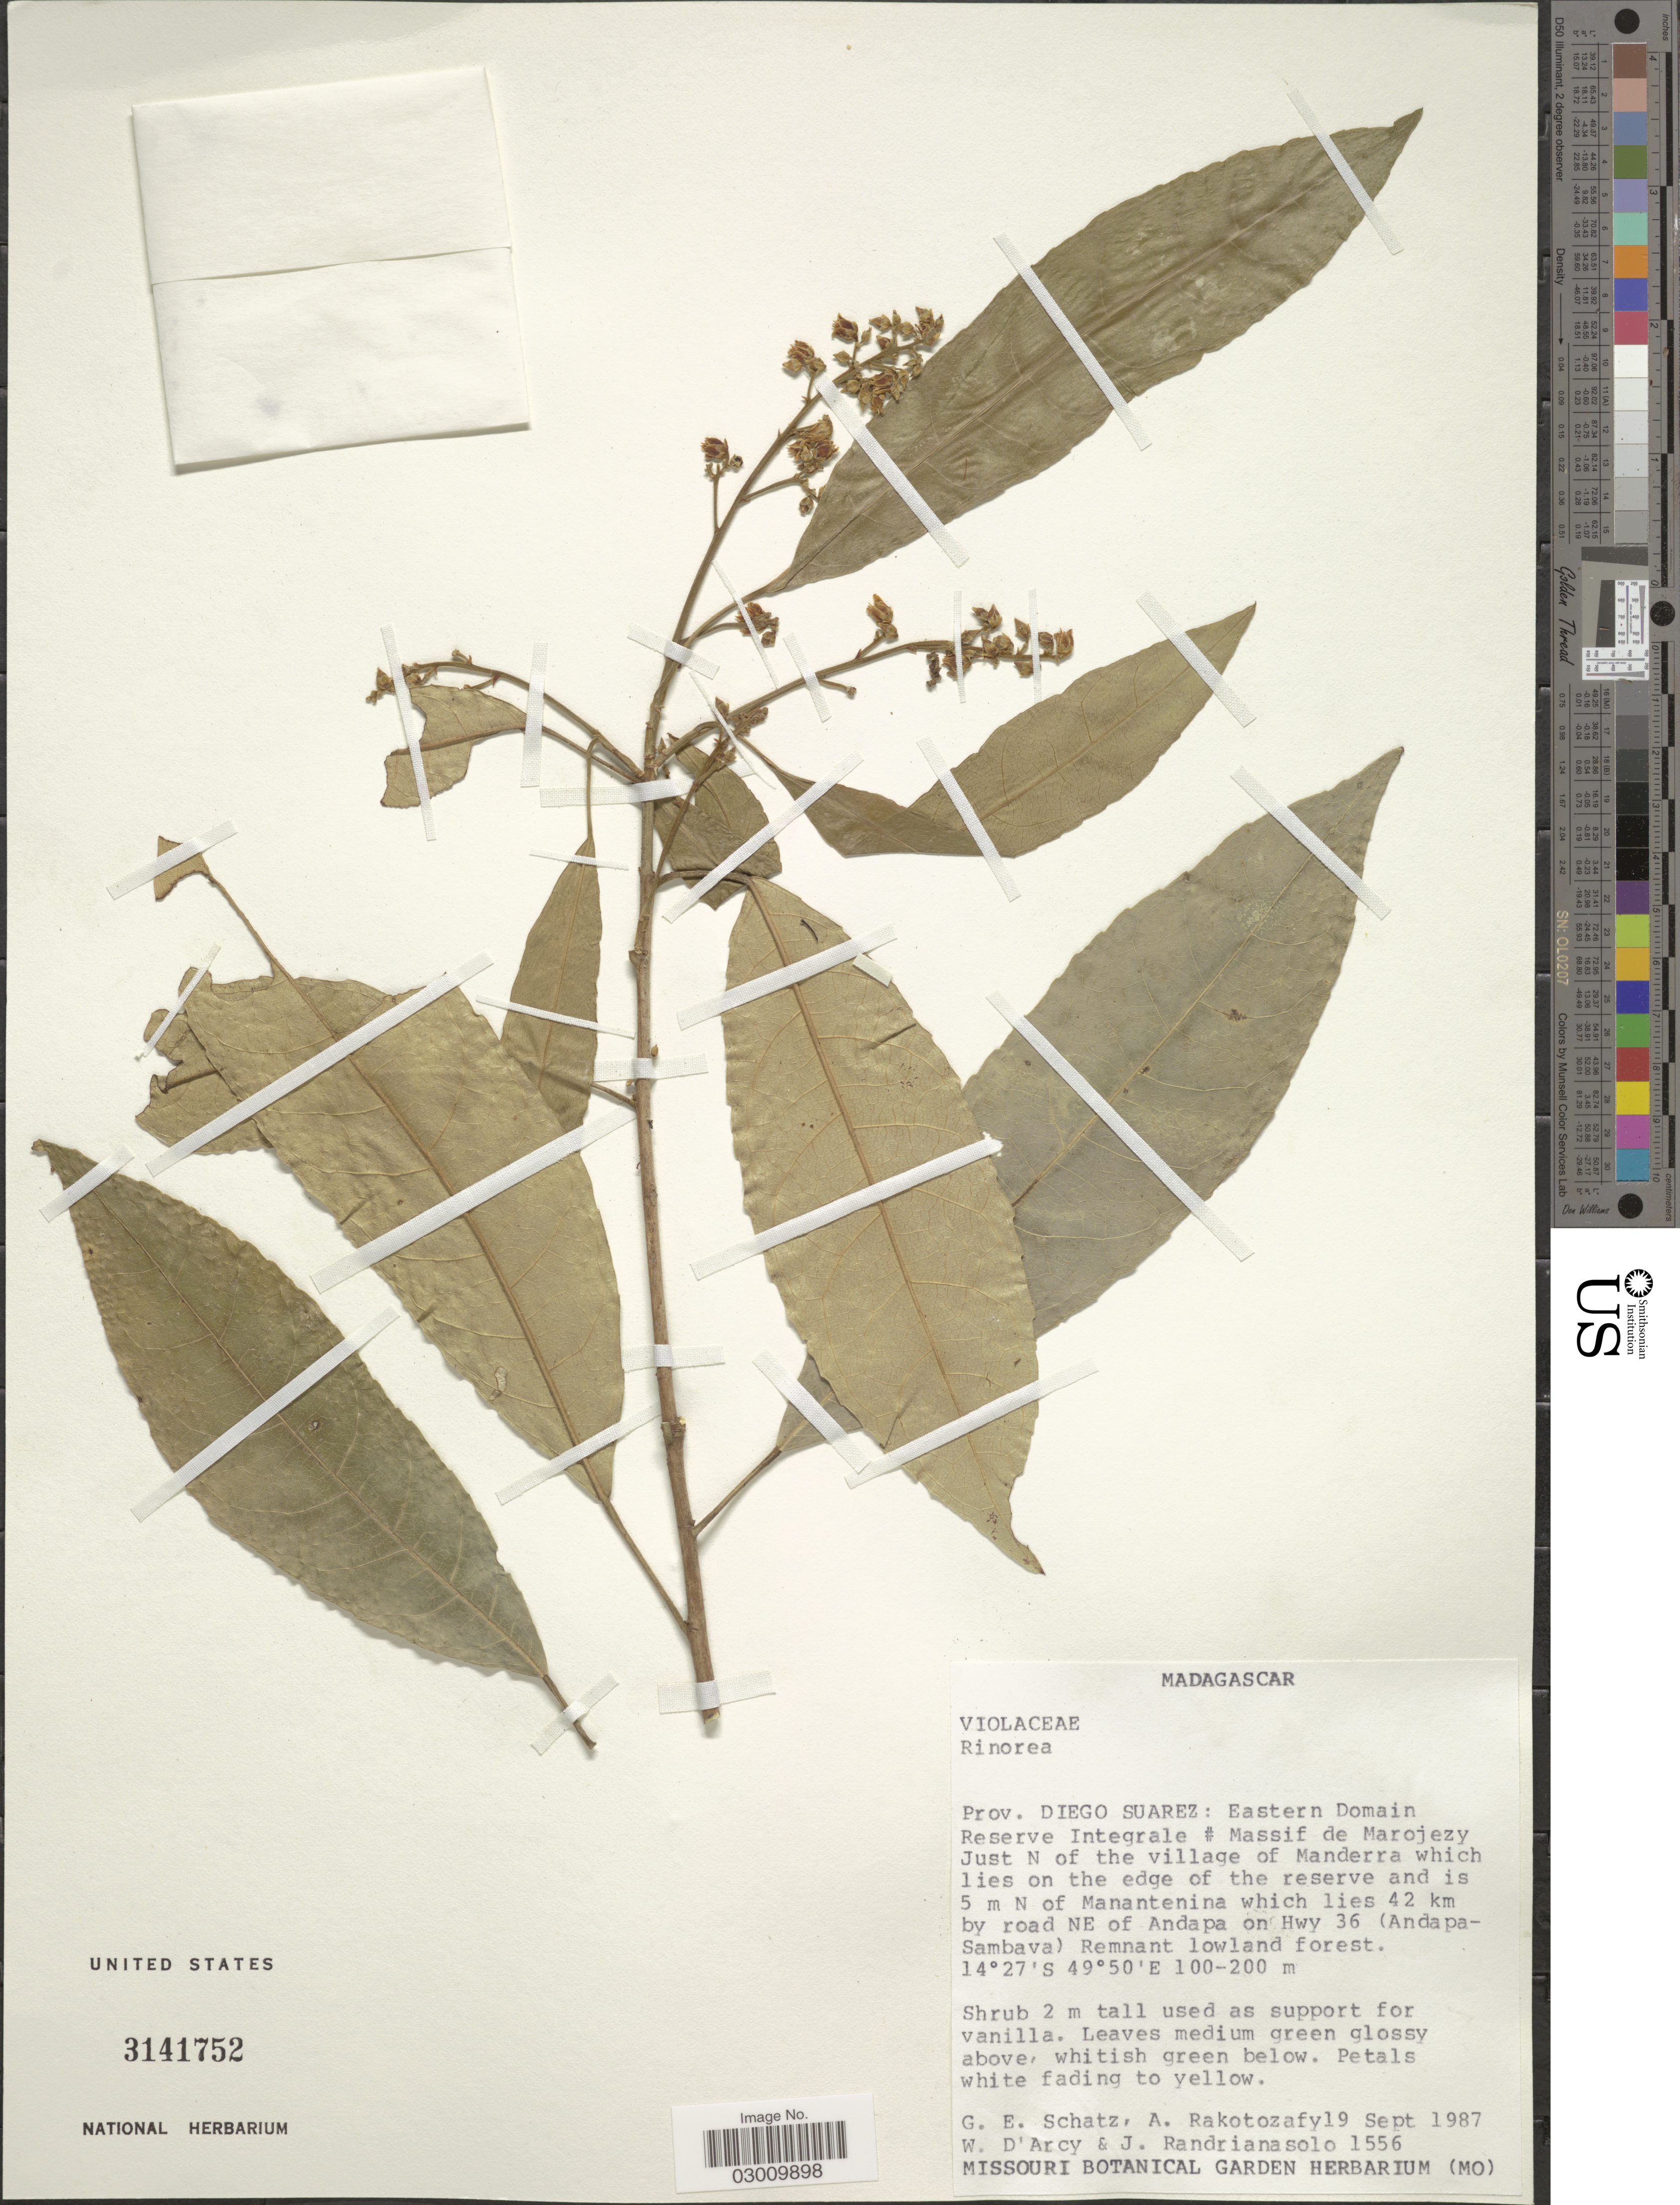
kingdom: Plantae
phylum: Tracheophyta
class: Magnoliopsida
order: Malpighiales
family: Violaceae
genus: Rinorea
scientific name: Rinorea sp.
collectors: G. Schatz, A. Rakotozafy, W. G. D'Arcy & J. Randrianasolo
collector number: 1556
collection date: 1987-09-19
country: Madagascar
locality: Prov. Diego Suarez: Eastern Domain Reserve Integrale # Massif de Marojezy Just N of the village of Manderra which lies on the edge of the reserve and is 5 m N of Manantenina which lies 42 km by road NE of Andapa on Hwy 36 (Andapa-Sambava).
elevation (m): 100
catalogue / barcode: US 3141752